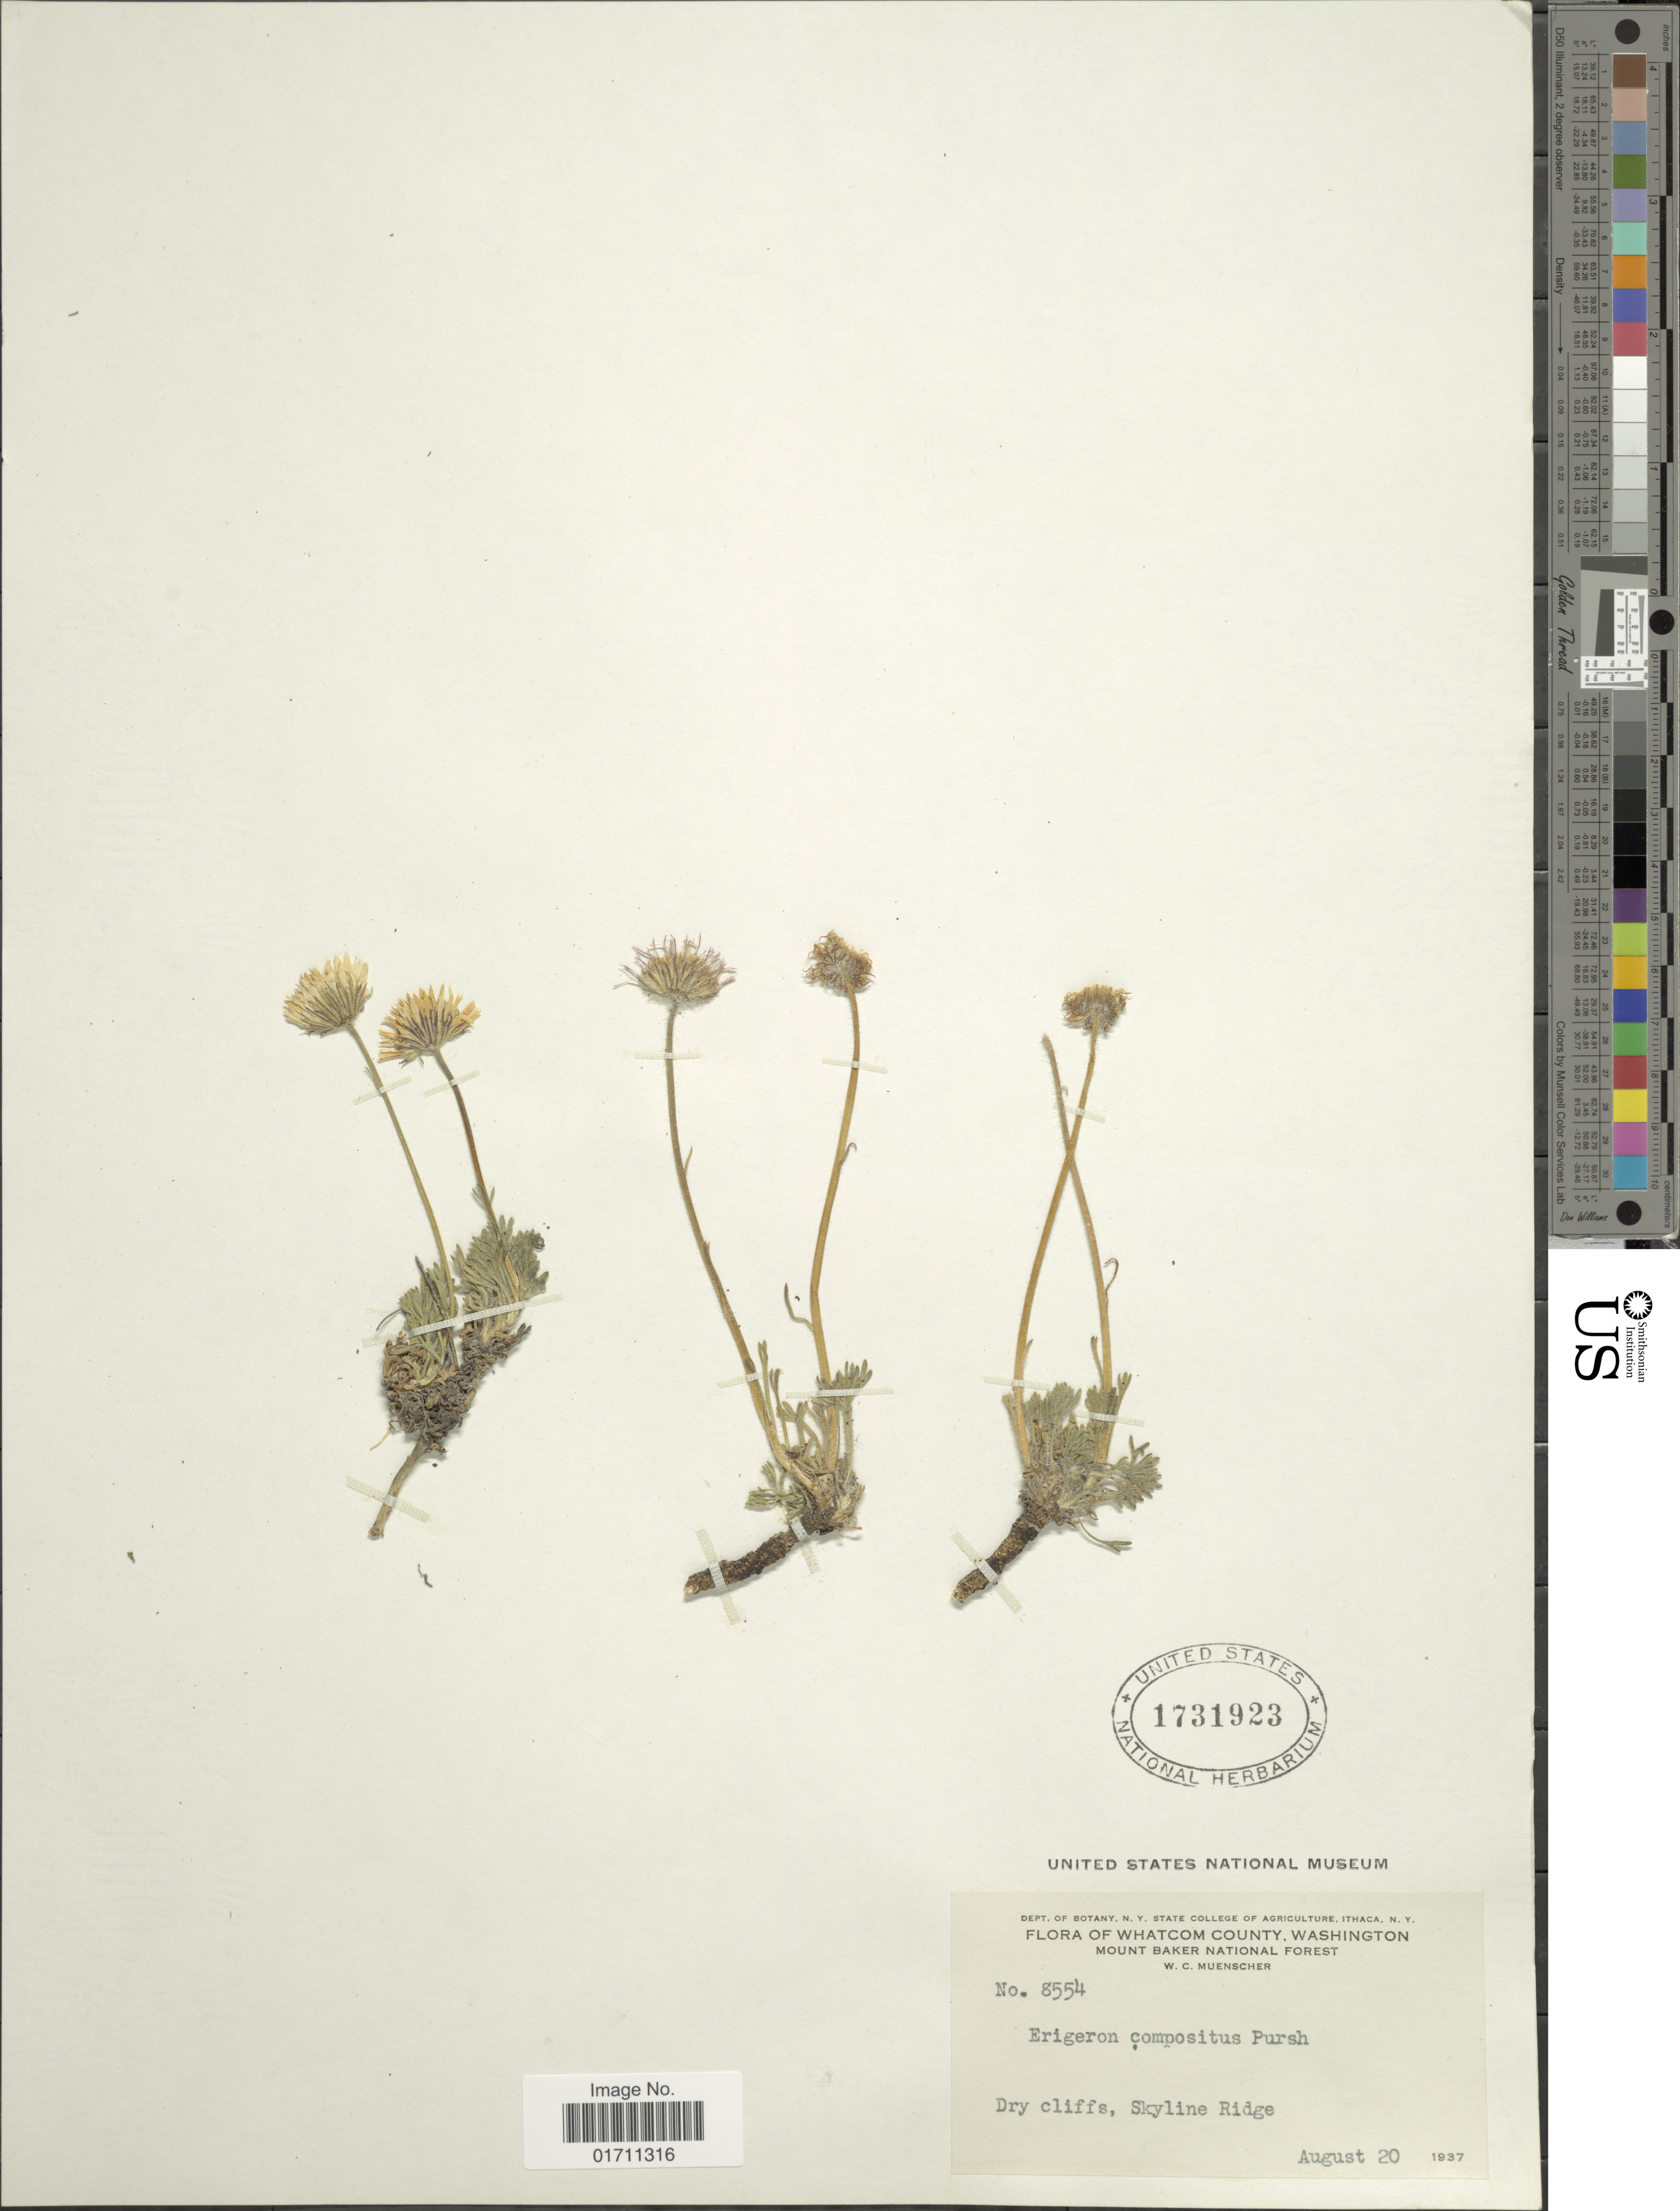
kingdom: Plantae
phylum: Tracheophyta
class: Magnoliopsida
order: Asterales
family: Asteraceae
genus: Erigeron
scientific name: Erigeron compositus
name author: Pursh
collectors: W. Muenscher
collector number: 8554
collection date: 1937-08-20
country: United States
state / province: Washington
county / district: Whatcom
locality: Whatcom County, Mount Baker National Forest, Dry cliffs, Skyline Ridge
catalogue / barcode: US 1731923